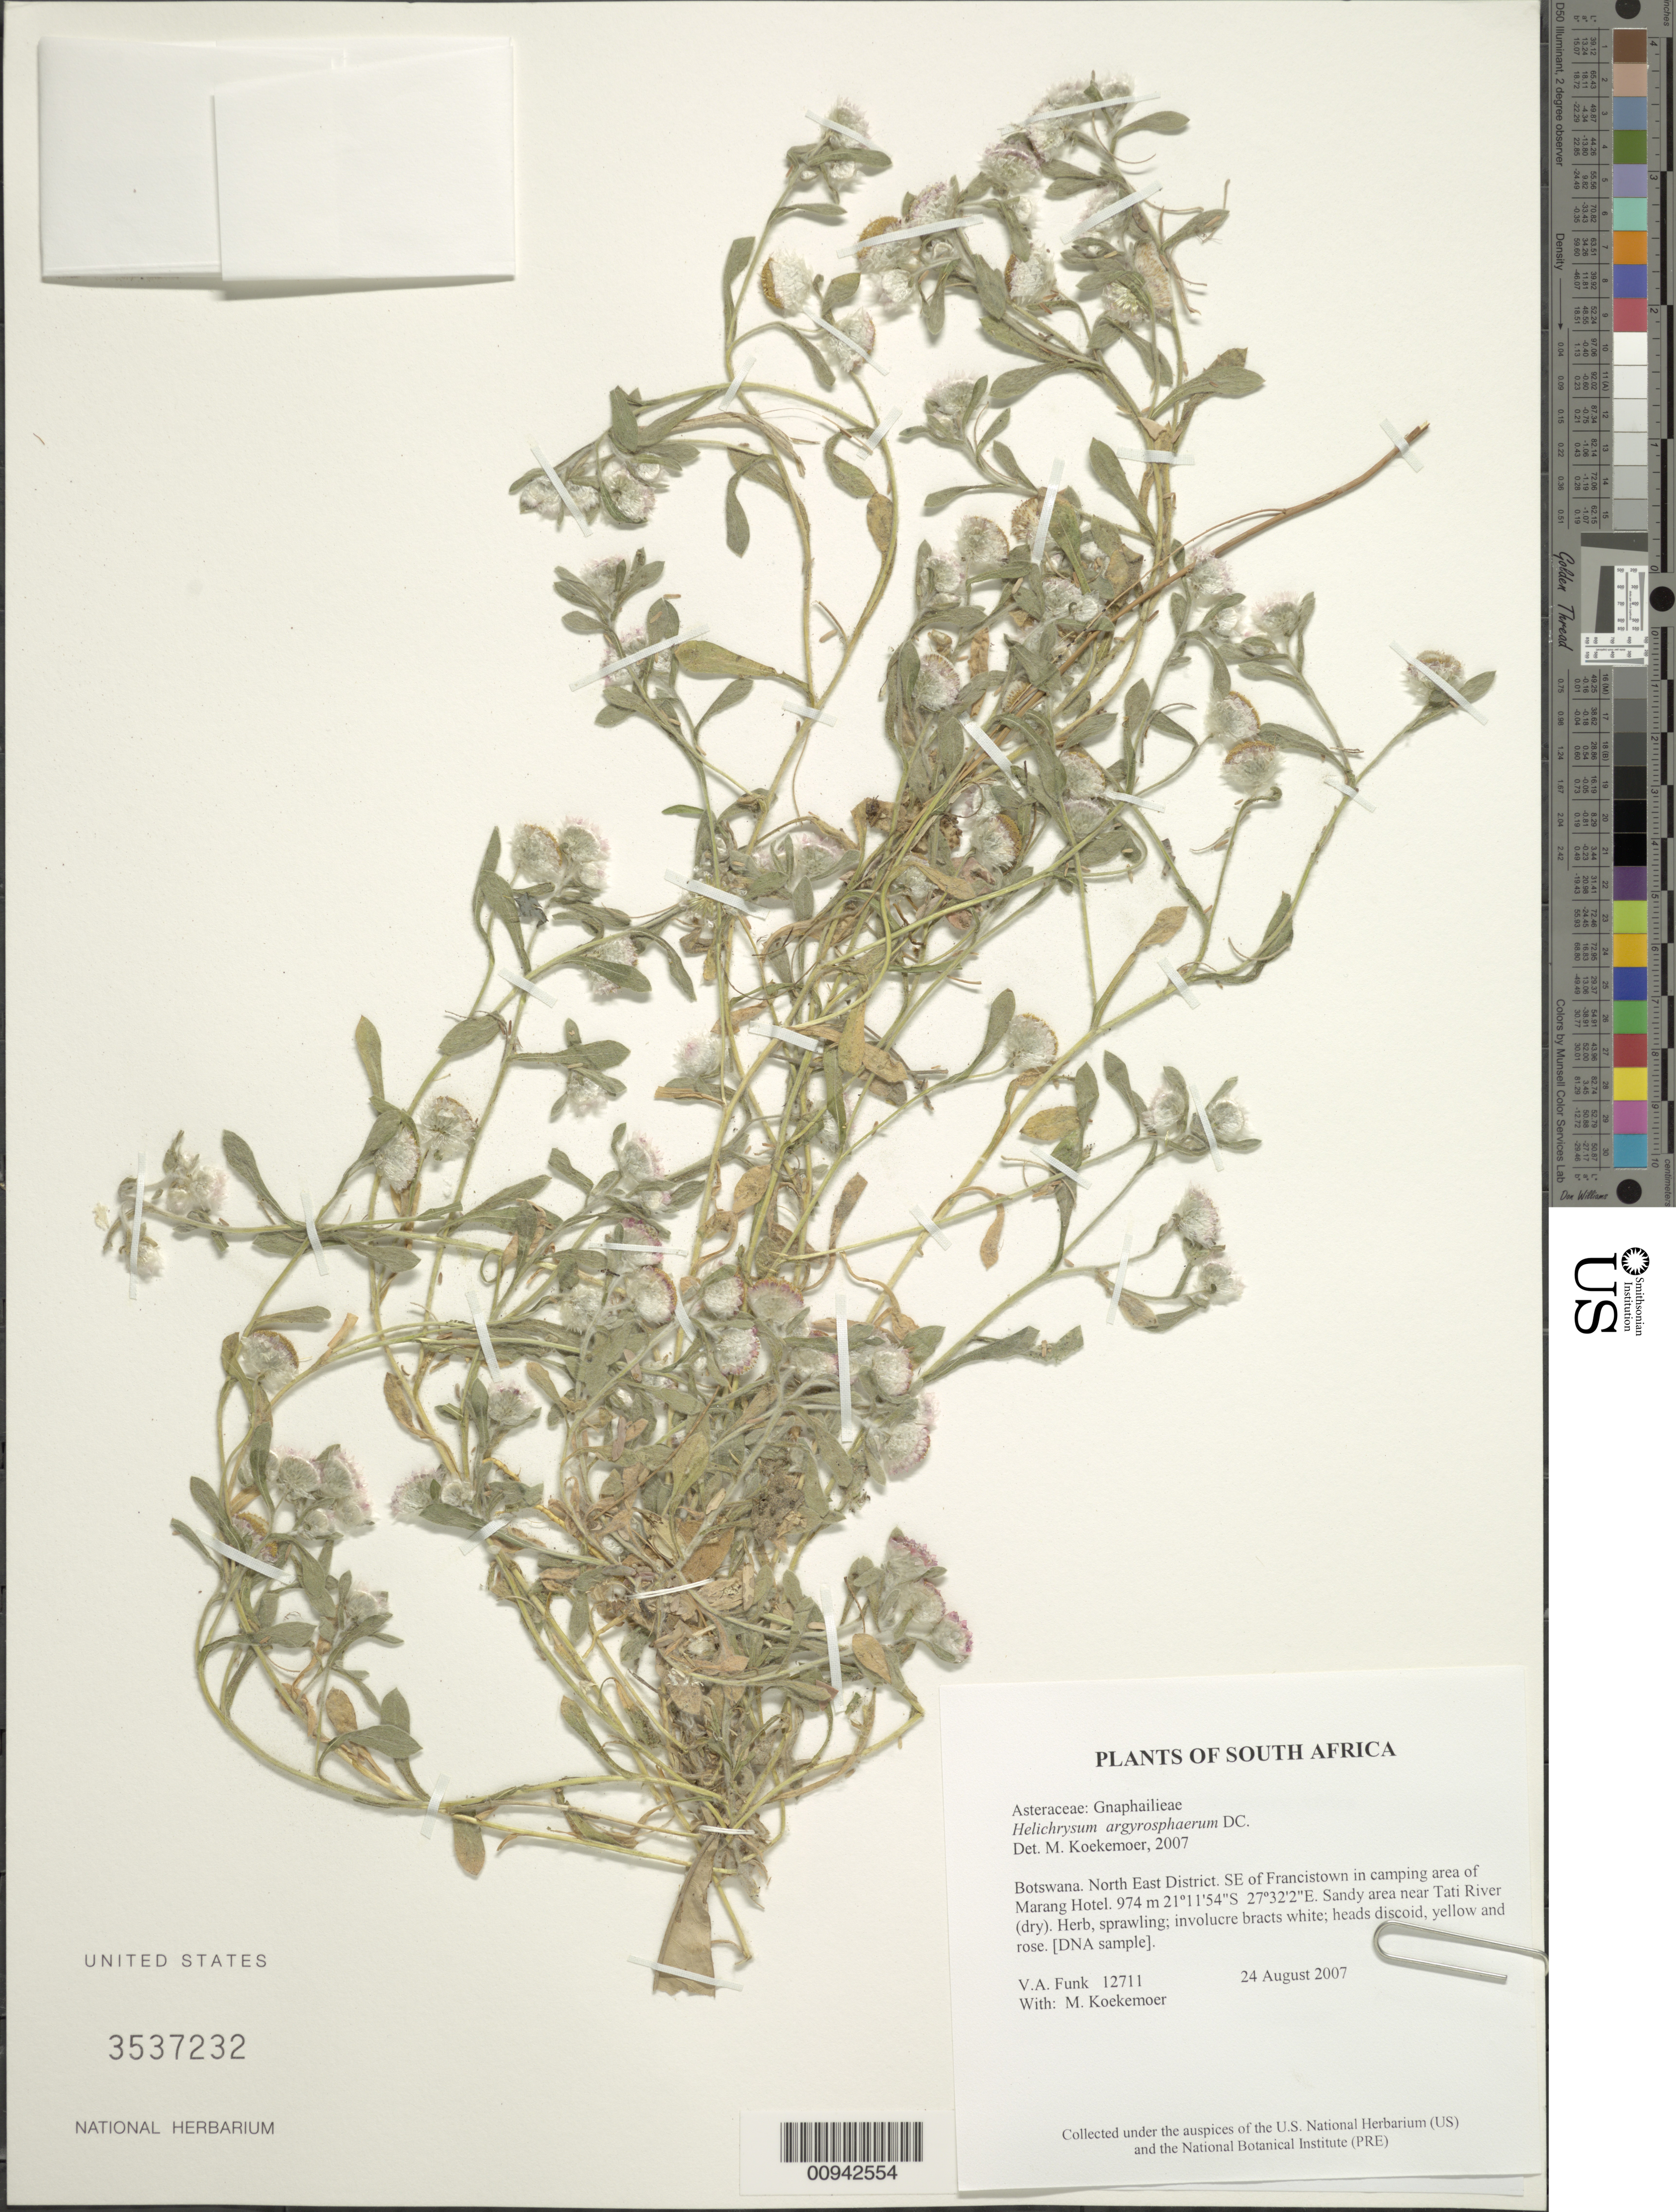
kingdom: Plantae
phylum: Tracheophyta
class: Magnoliopsida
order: Asterales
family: Asteraceae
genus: Helichrysum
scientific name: Helichrysum argyrosphaerum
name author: DC.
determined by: Koekemoer, M.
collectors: V. Funk & M. Koekemoer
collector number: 12711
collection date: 2007-08-24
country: Botswana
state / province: North East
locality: SE of Francistown in camping area of Marang Hotel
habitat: Sandy area near Tati River (dry)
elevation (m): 974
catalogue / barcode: US 3537232